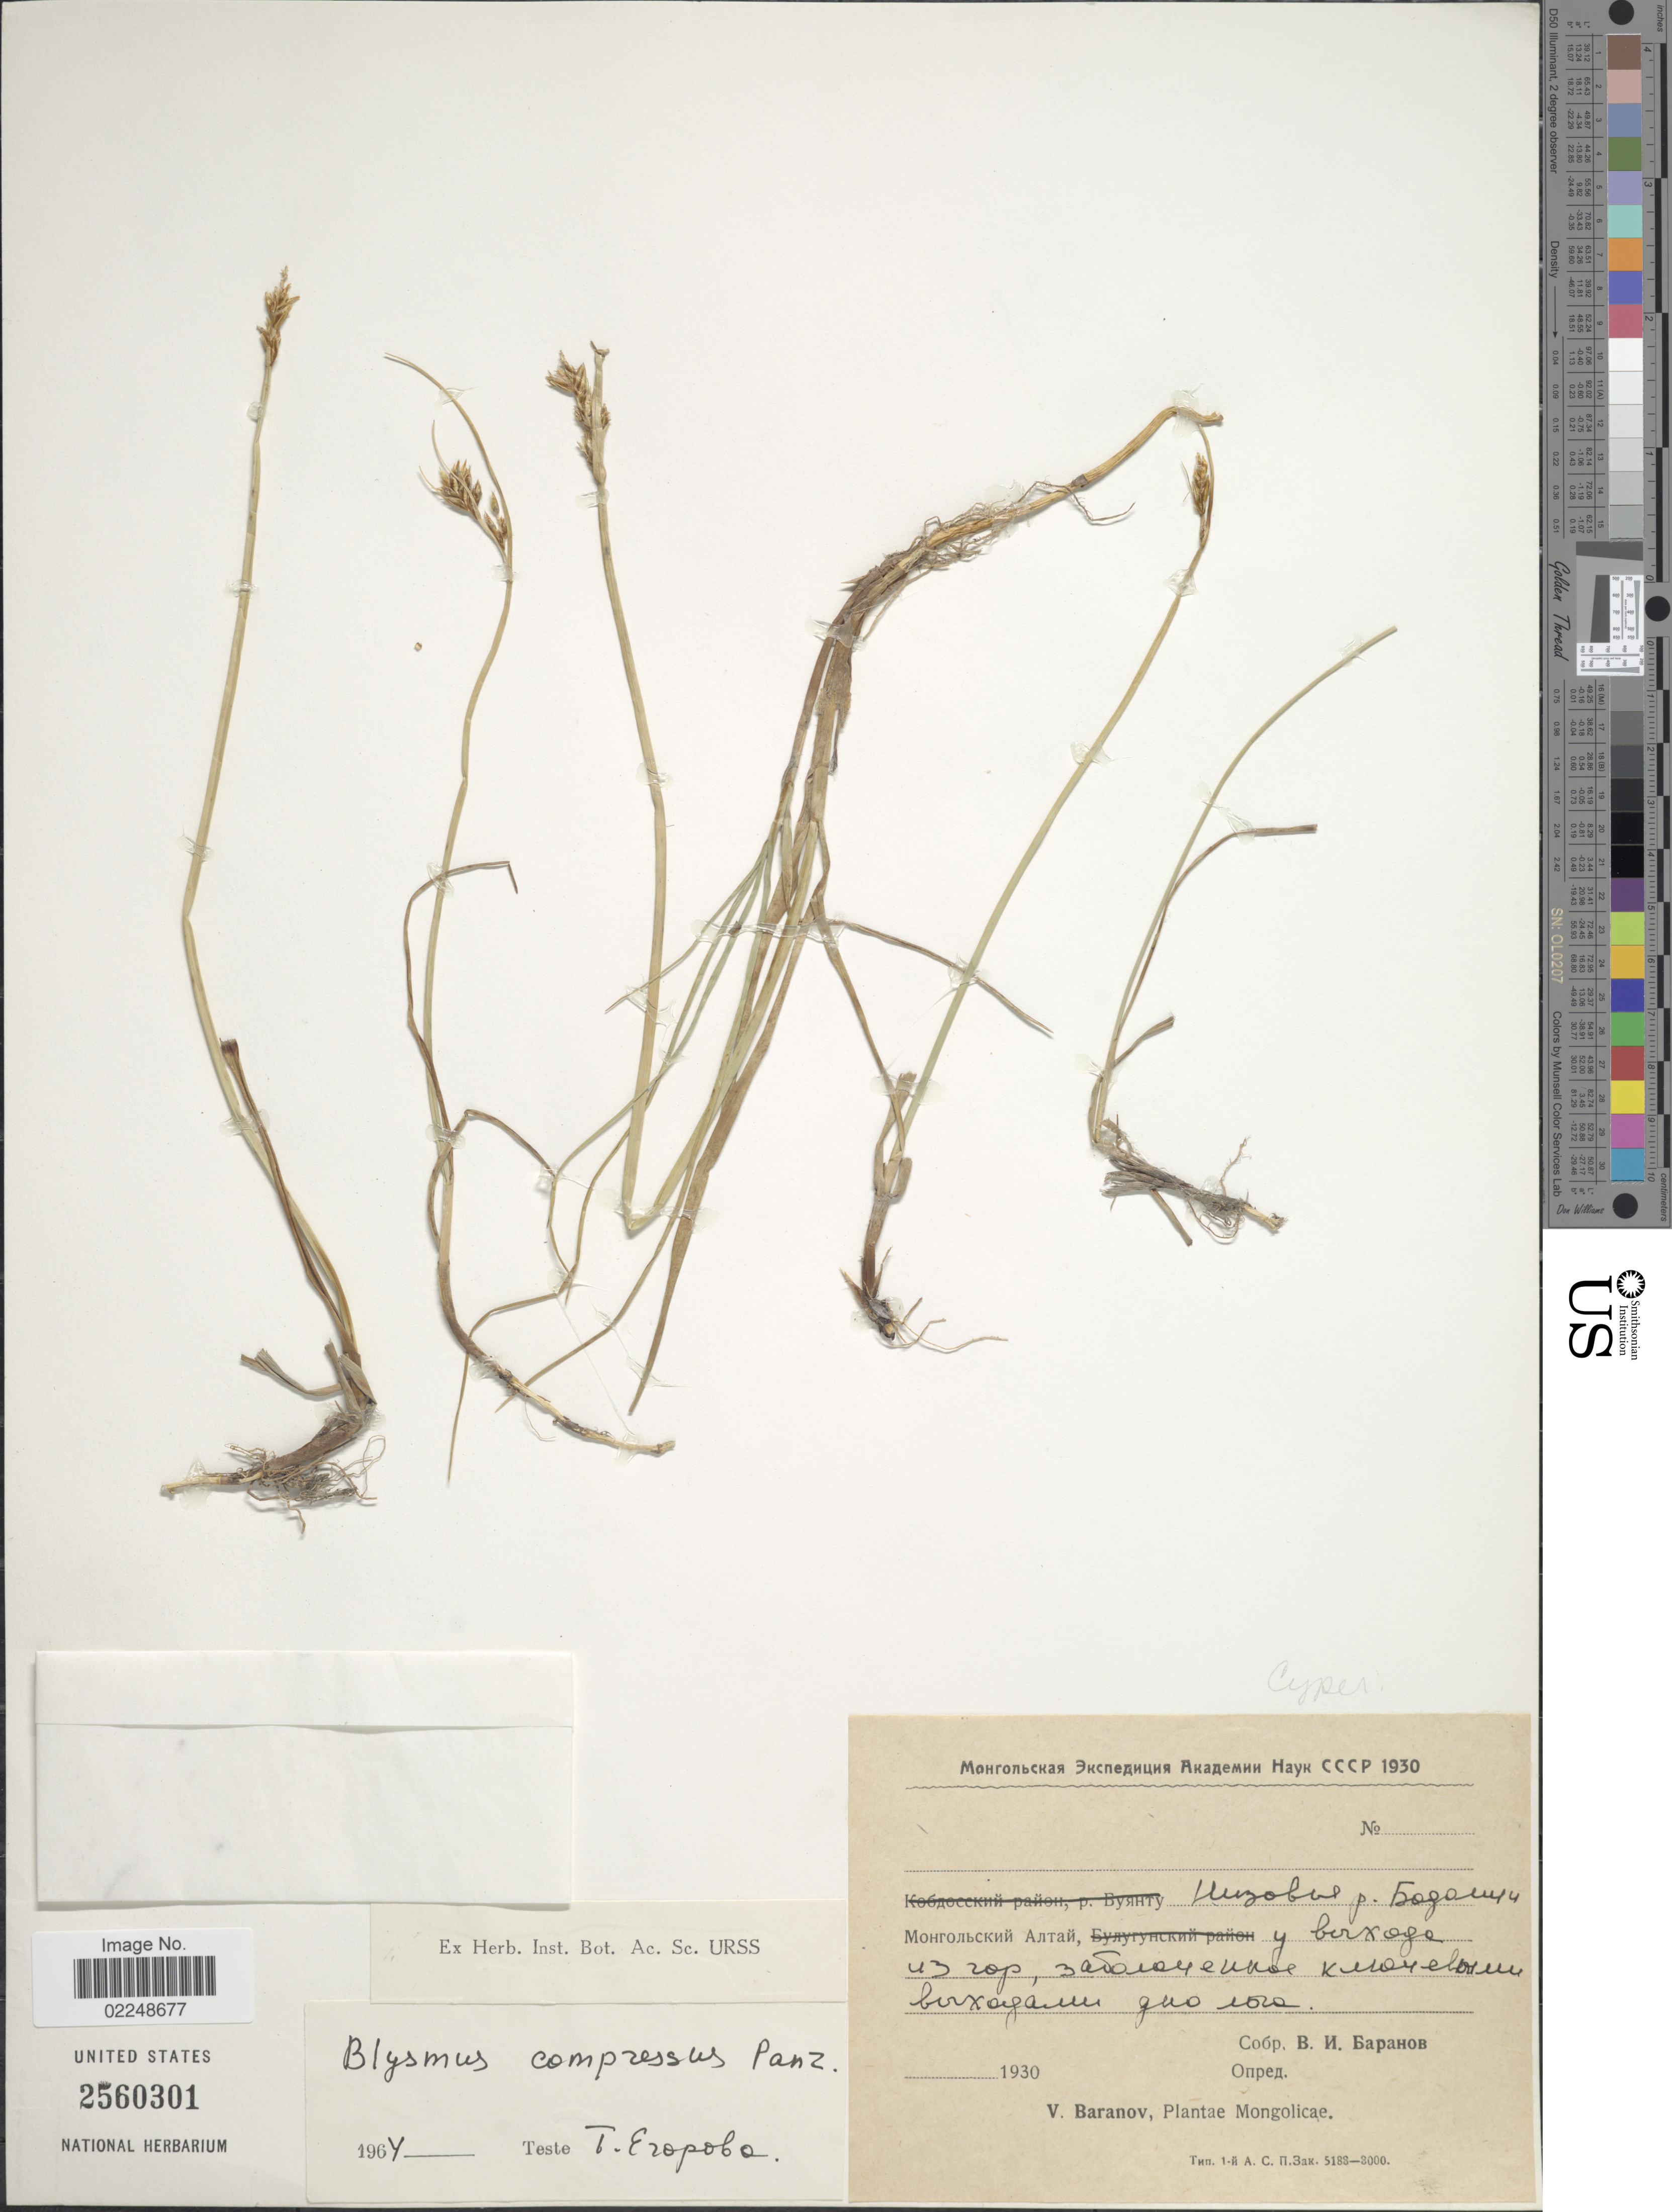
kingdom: Plantae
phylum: Tracheophyta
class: Liliopsida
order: Poales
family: Cyperaceae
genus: Blysmus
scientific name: Blysmus compressus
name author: (L.) Panzer ex Link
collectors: V. Baranov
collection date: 1930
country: Mongolia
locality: Mongolian Altai.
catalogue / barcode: US 2560301